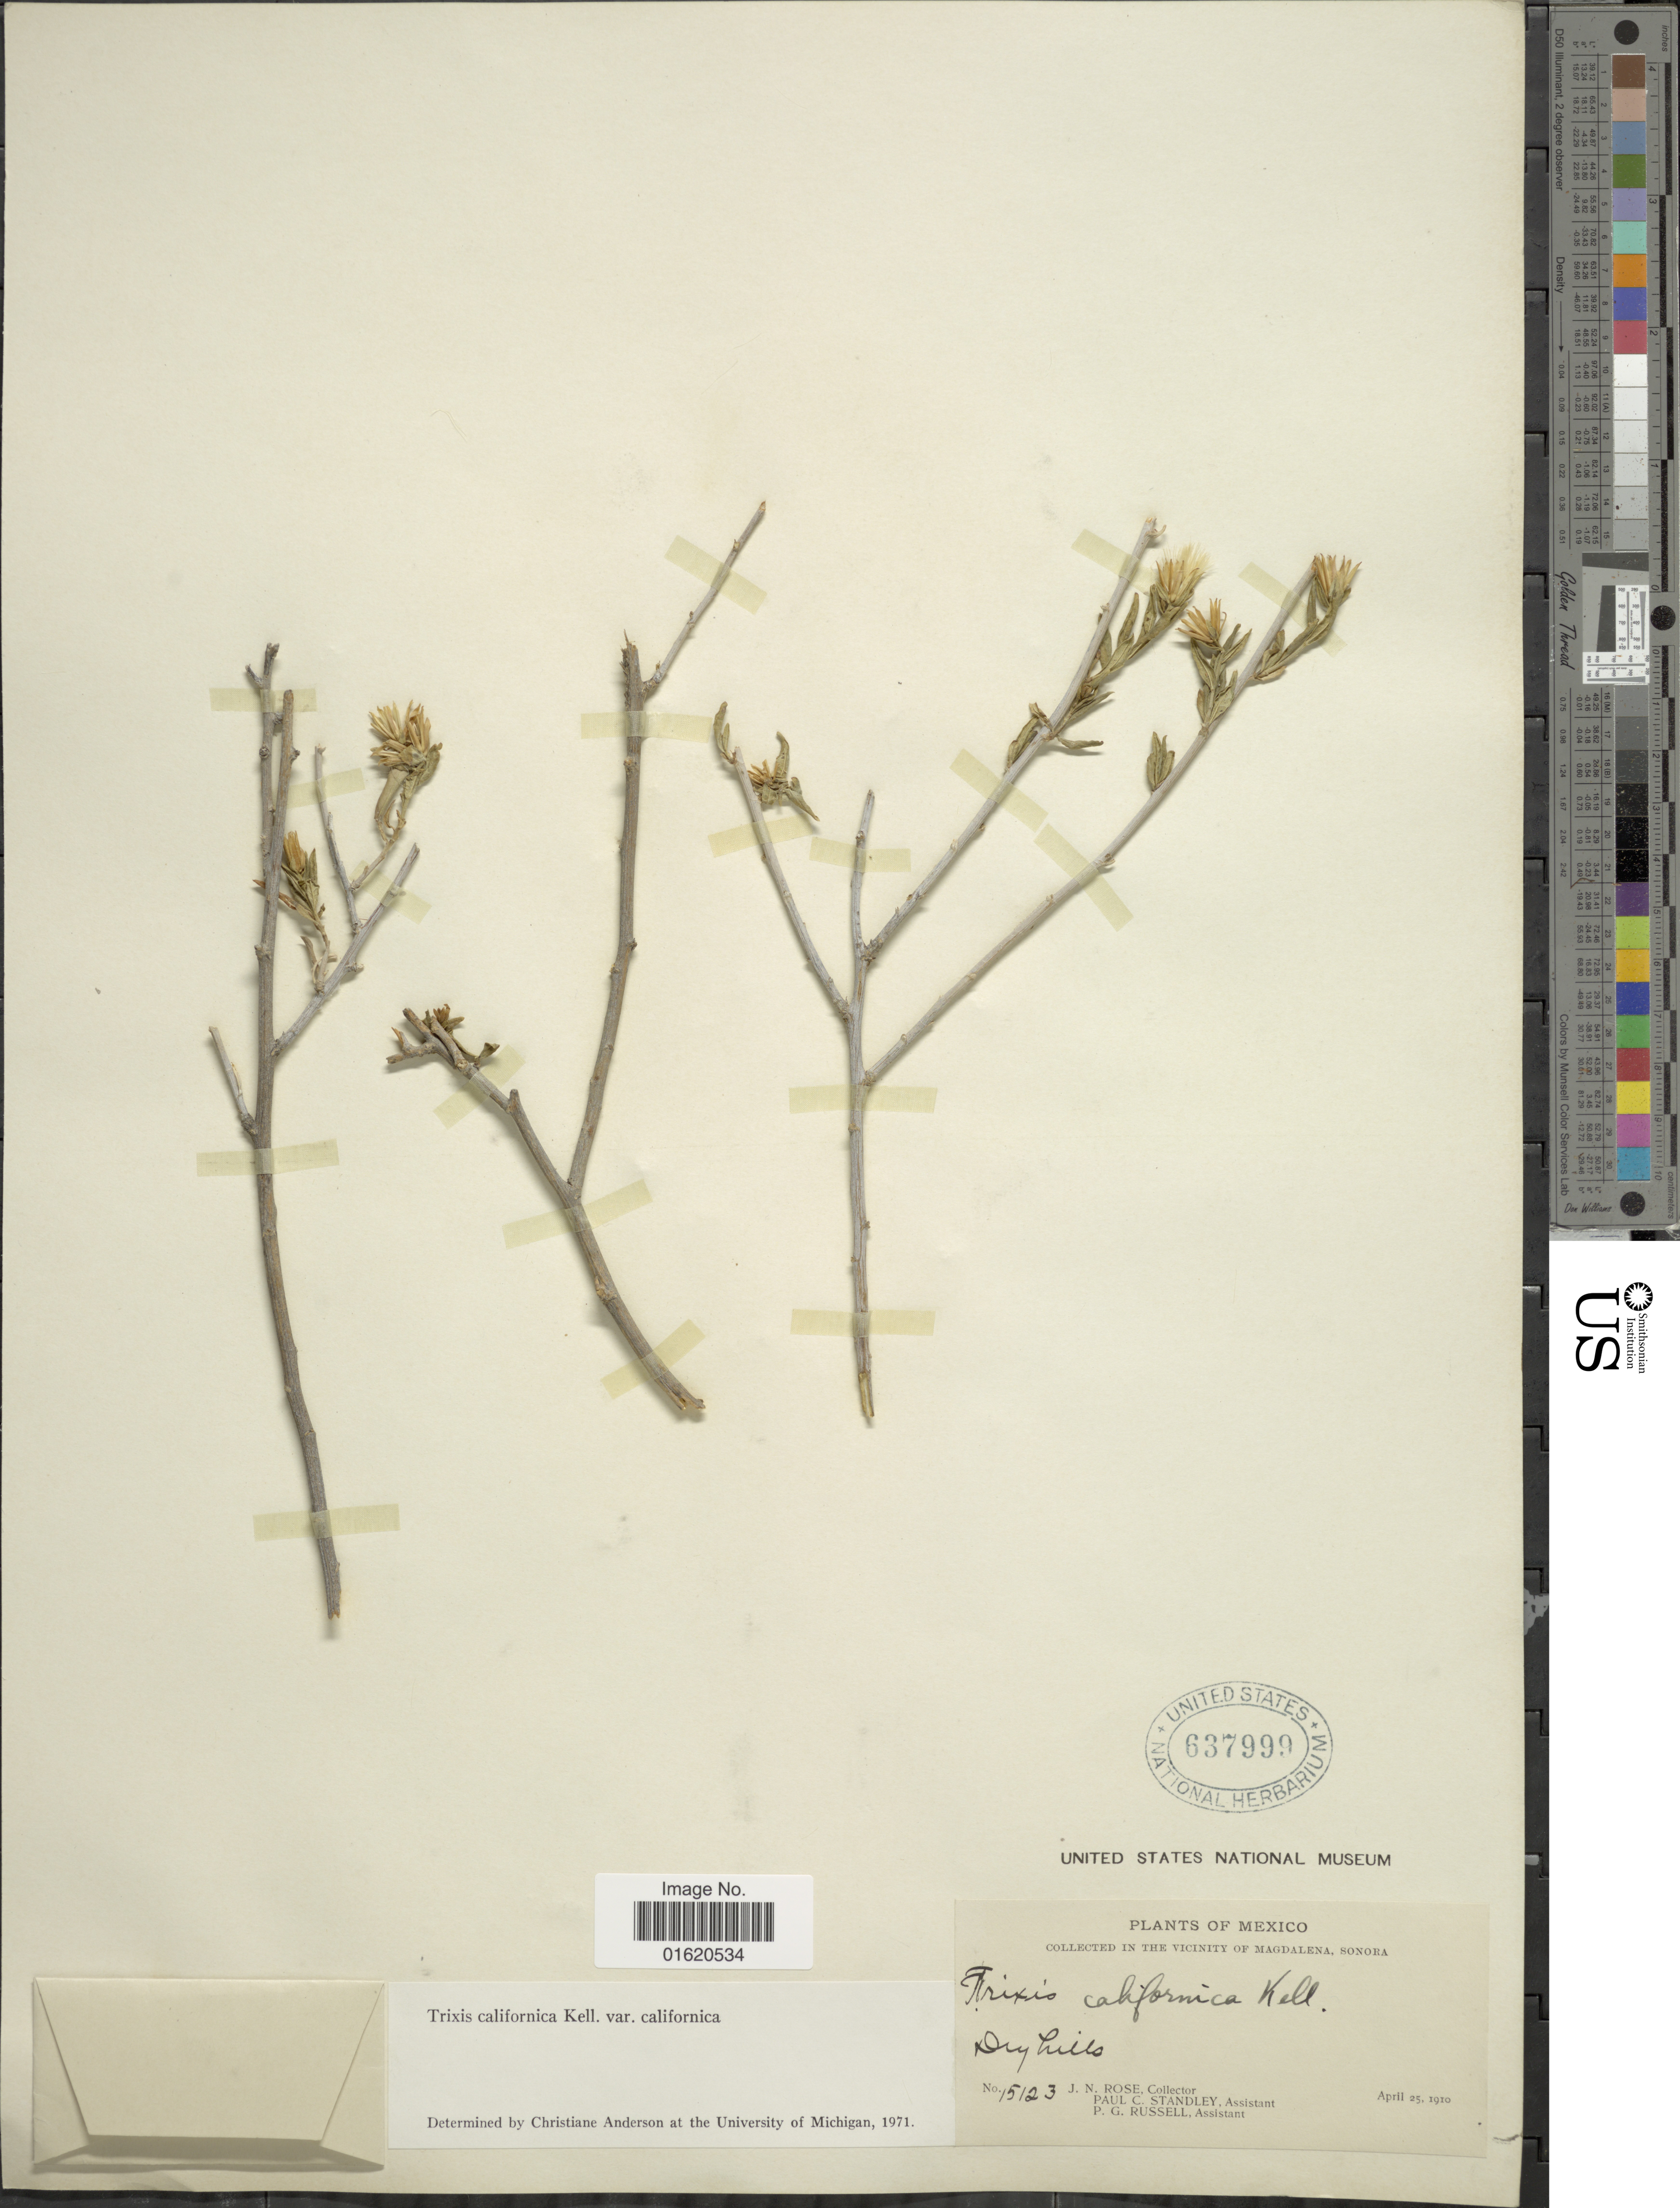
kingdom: Plantae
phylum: Tracheophyta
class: Magnoliopsida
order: Asterales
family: Asteraceae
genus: Trixis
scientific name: Trixis californica var. californica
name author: Kellogg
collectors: J. N. Rose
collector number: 15123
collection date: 1910-04-25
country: Mexico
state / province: Sonora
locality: Vicinity of Magdalena, Dry hills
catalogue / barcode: US 637999